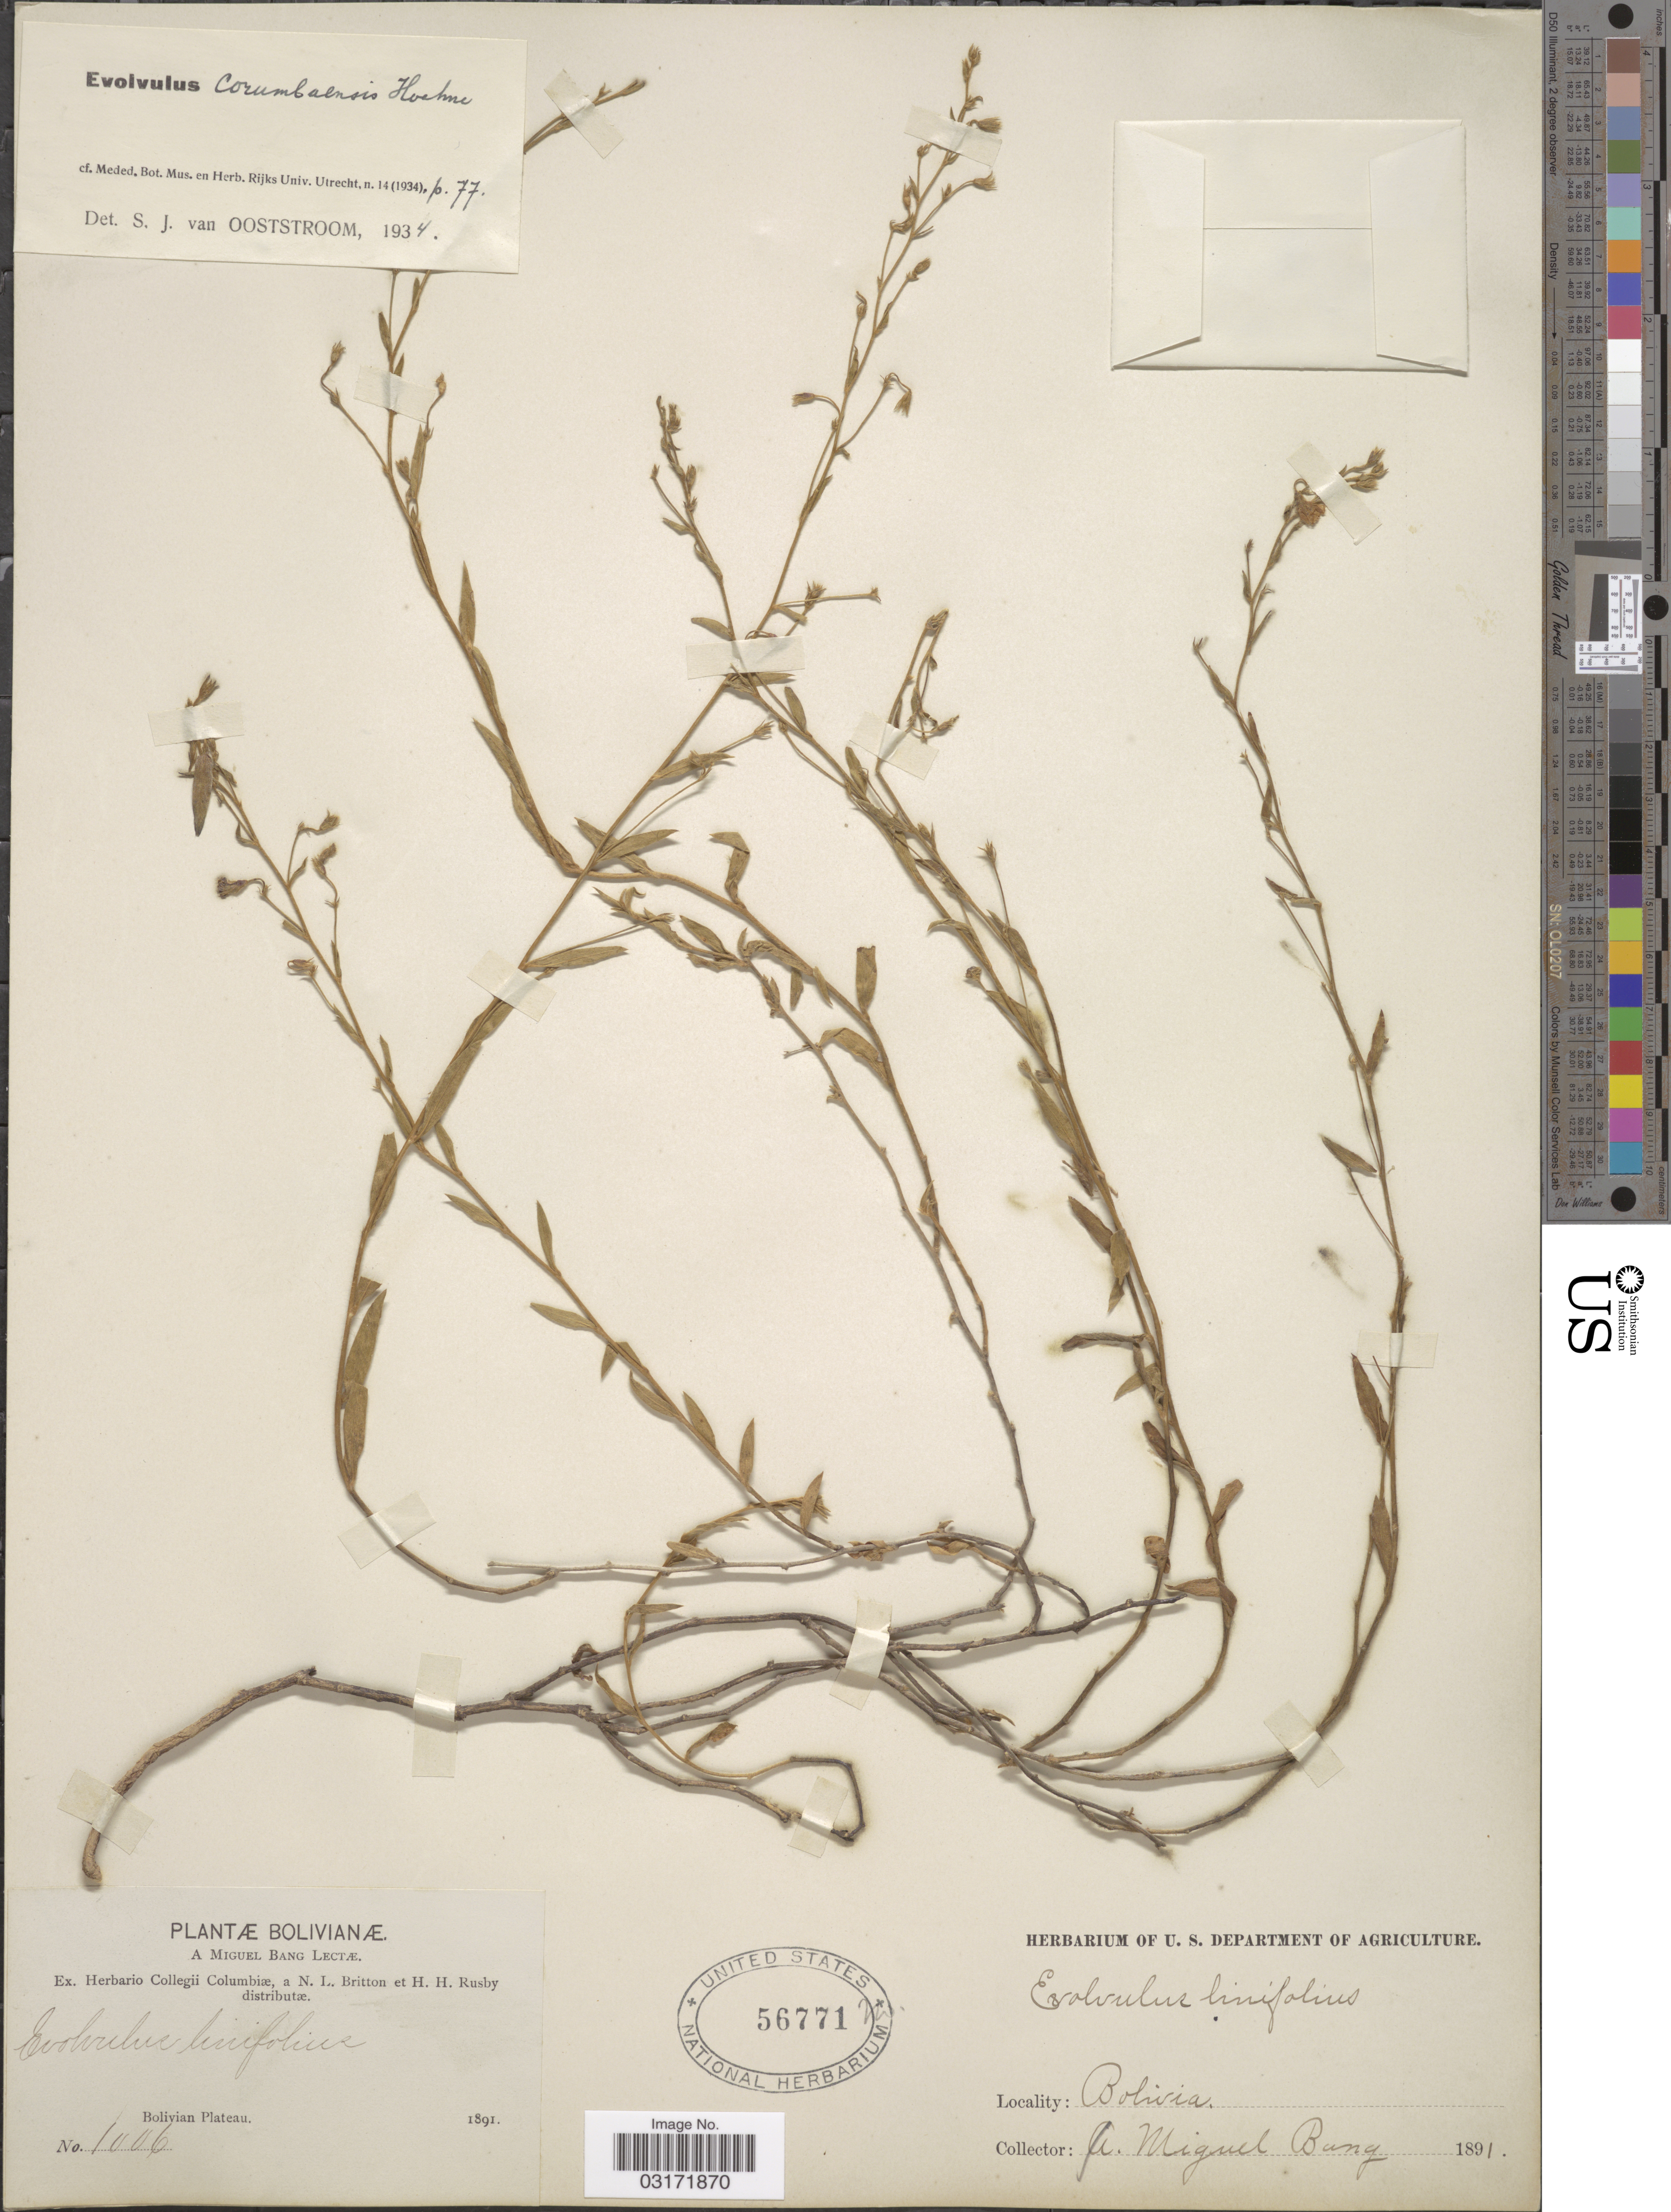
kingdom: Plantae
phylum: Tracheophyta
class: Magnoliopsida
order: Solanales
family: Convolvulaceae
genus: Evolvulus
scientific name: Evolvulus corumbaensis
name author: Hoehne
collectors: M. Bang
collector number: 1006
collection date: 1891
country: Bolivia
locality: Bolivian Plateau.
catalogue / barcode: US 56771